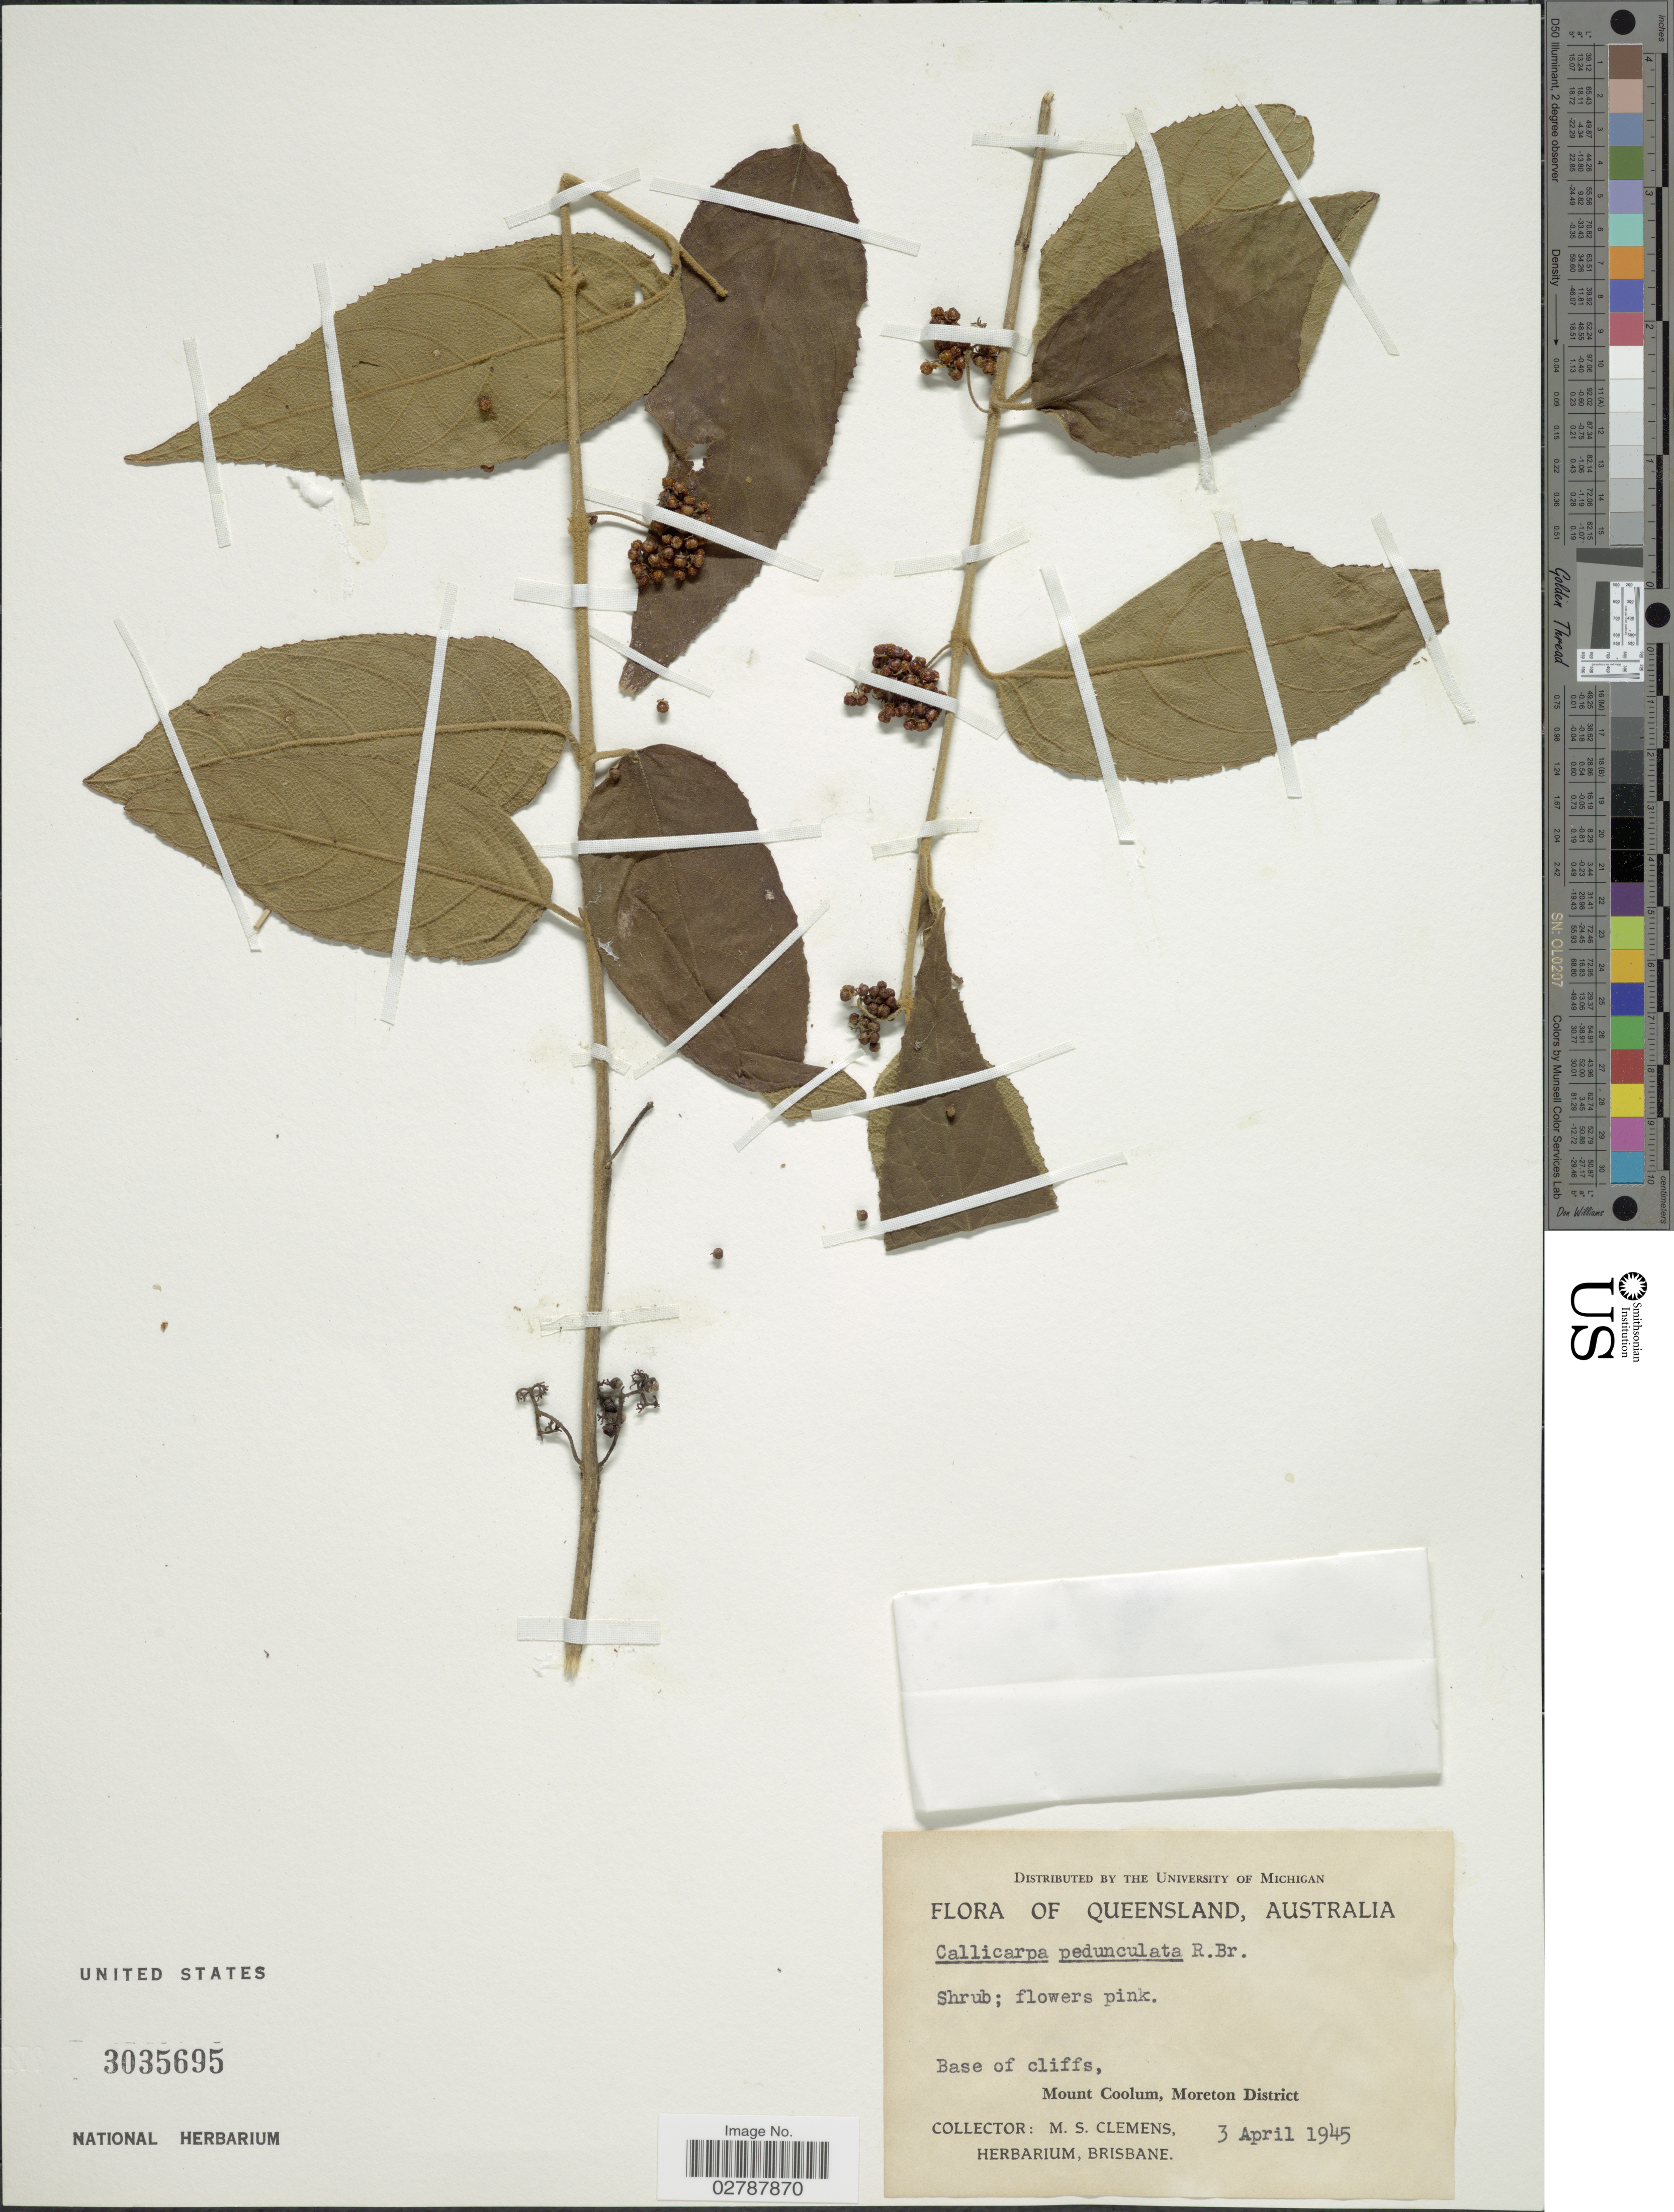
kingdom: Plantae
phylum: Tracheophyta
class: Magnoliopsida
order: Lamiales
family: Lamiaceae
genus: Callicarpa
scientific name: Callicarpa pedunculata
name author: R. Br.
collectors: M. S. Clemens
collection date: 1945-04-03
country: Australia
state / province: Queensland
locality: Base of cliffs, Mount Coolum, Moreton District.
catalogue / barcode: US 3035695